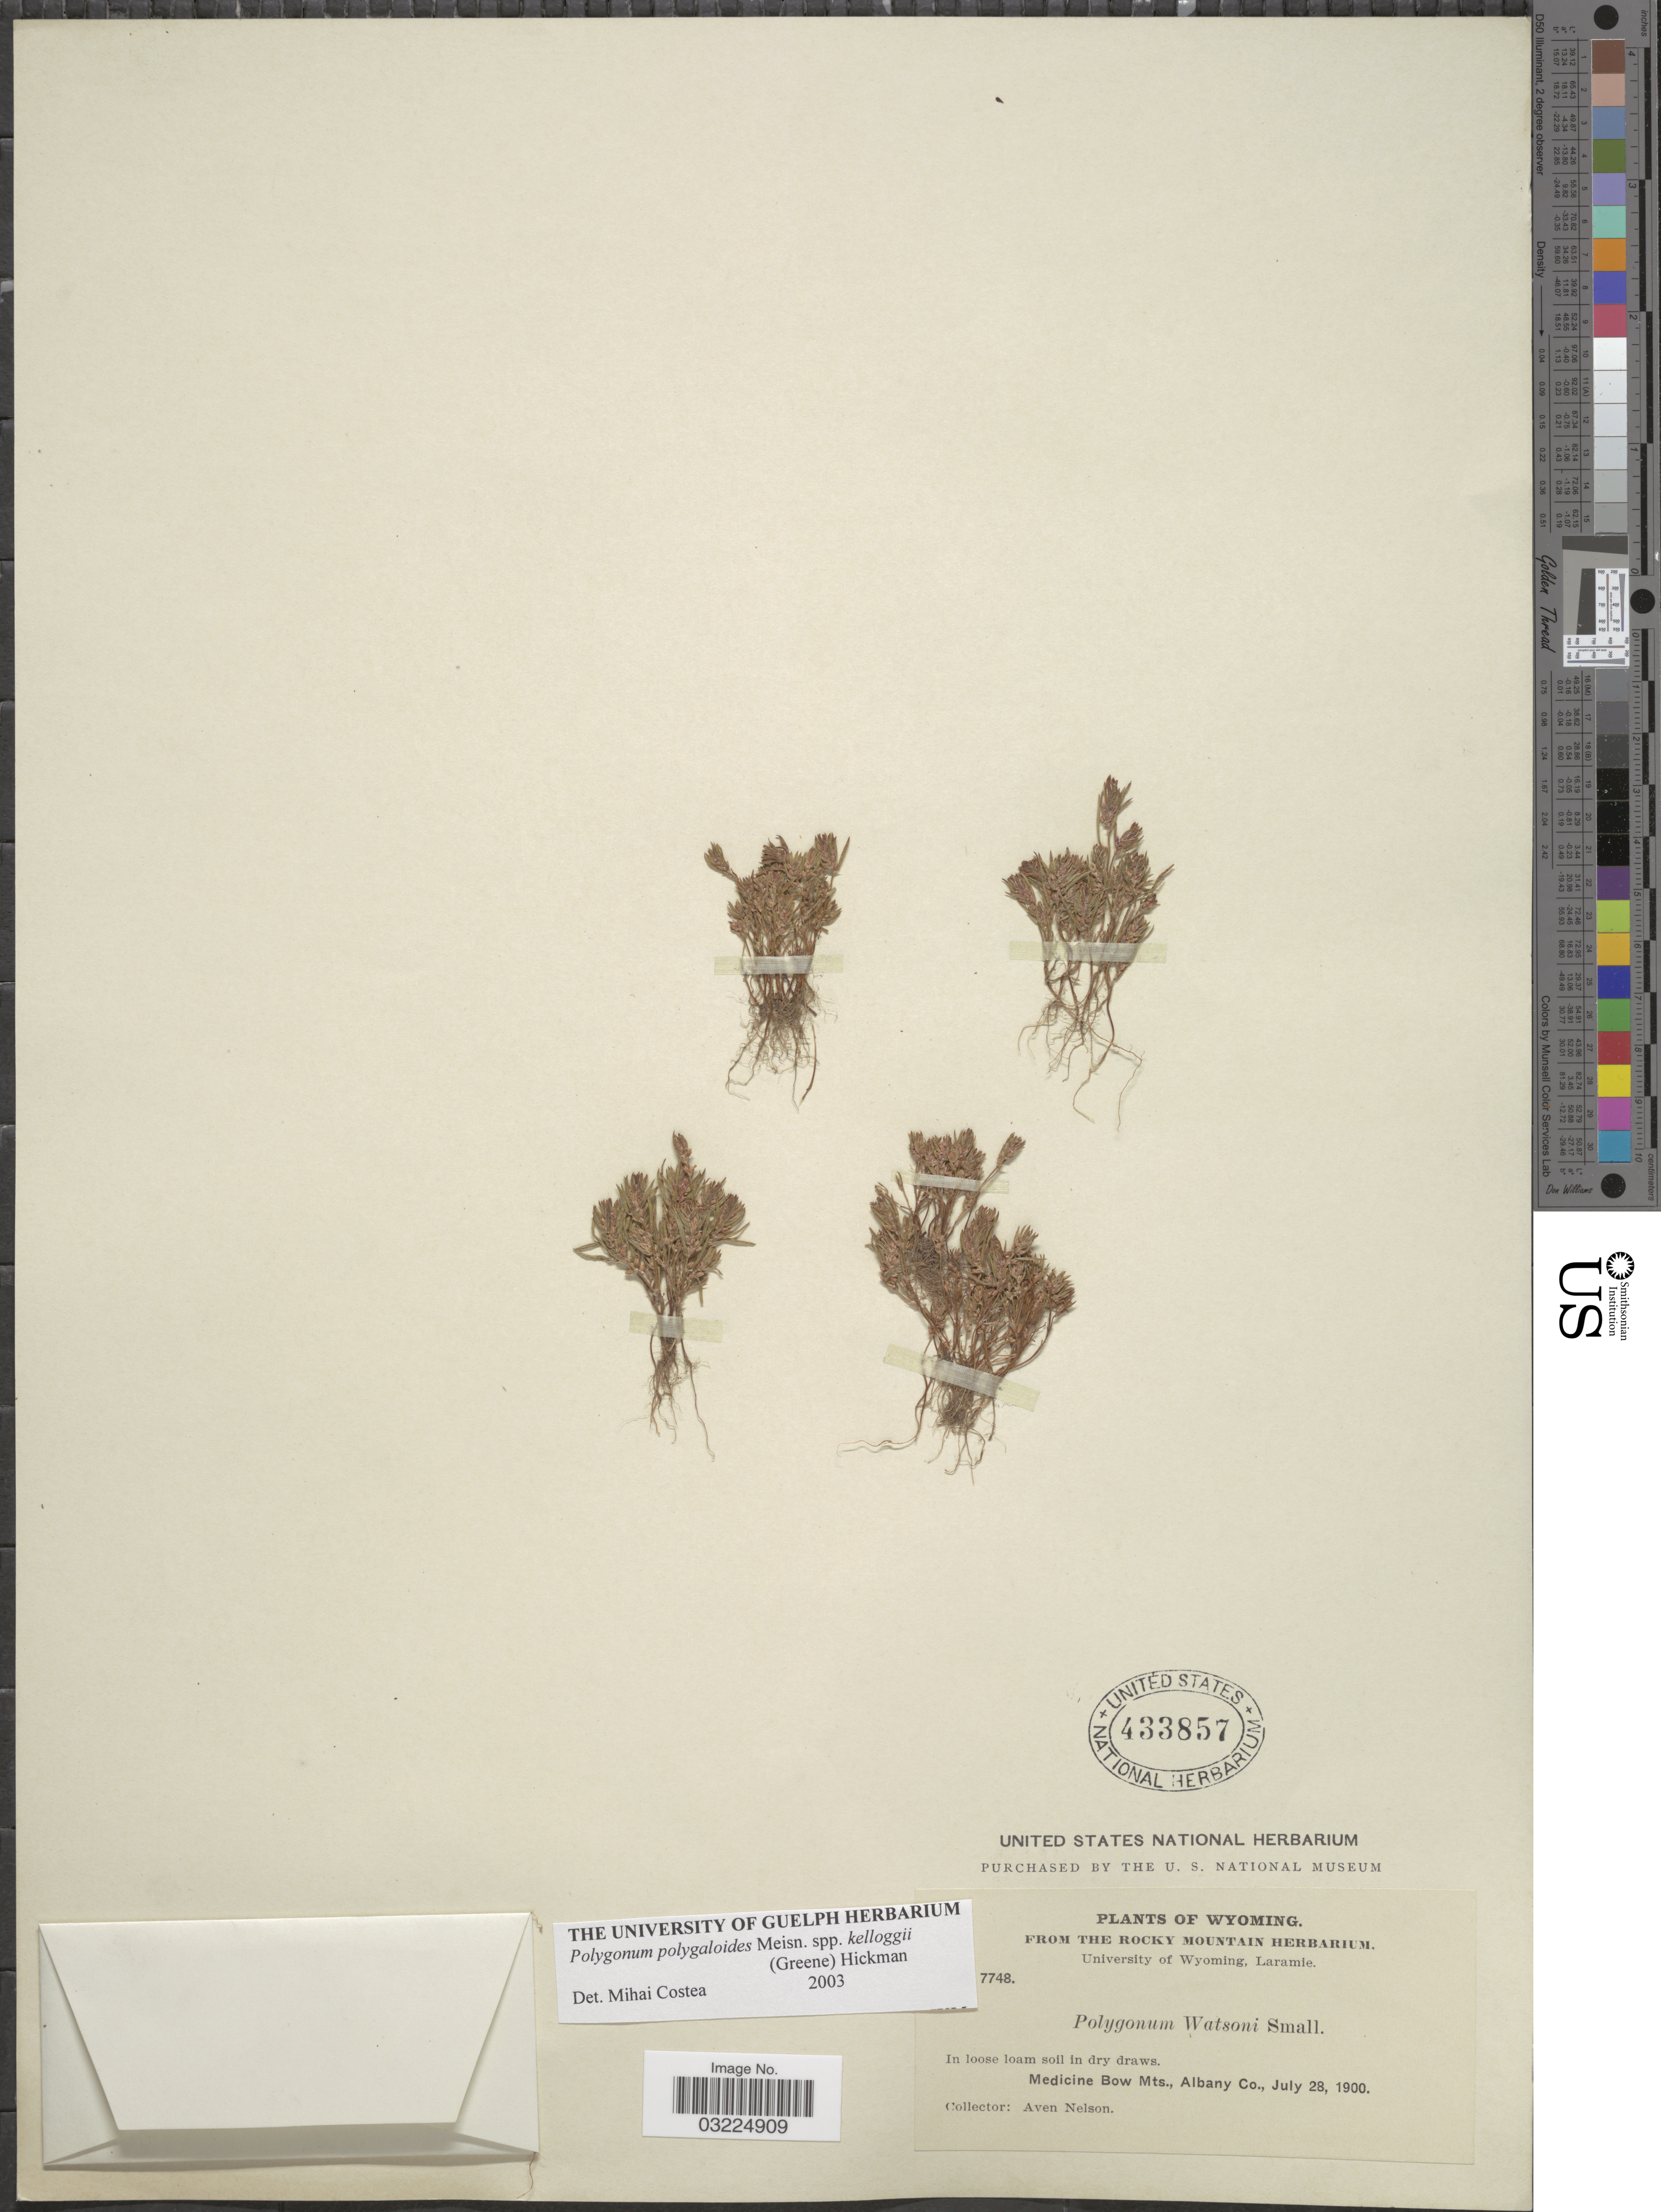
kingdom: Plantae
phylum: Tracheophyta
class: Magnoliopsida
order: Caryophyllales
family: Polygonaceae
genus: Polygonum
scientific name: Polygonum polygaloides subsp. kelloggii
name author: (Greene) Hickman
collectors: A. Nelson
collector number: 7748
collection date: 1900-07-28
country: United States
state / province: Wyoming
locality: Medicine Bow Mts., Albany Co.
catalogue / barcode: US 433857